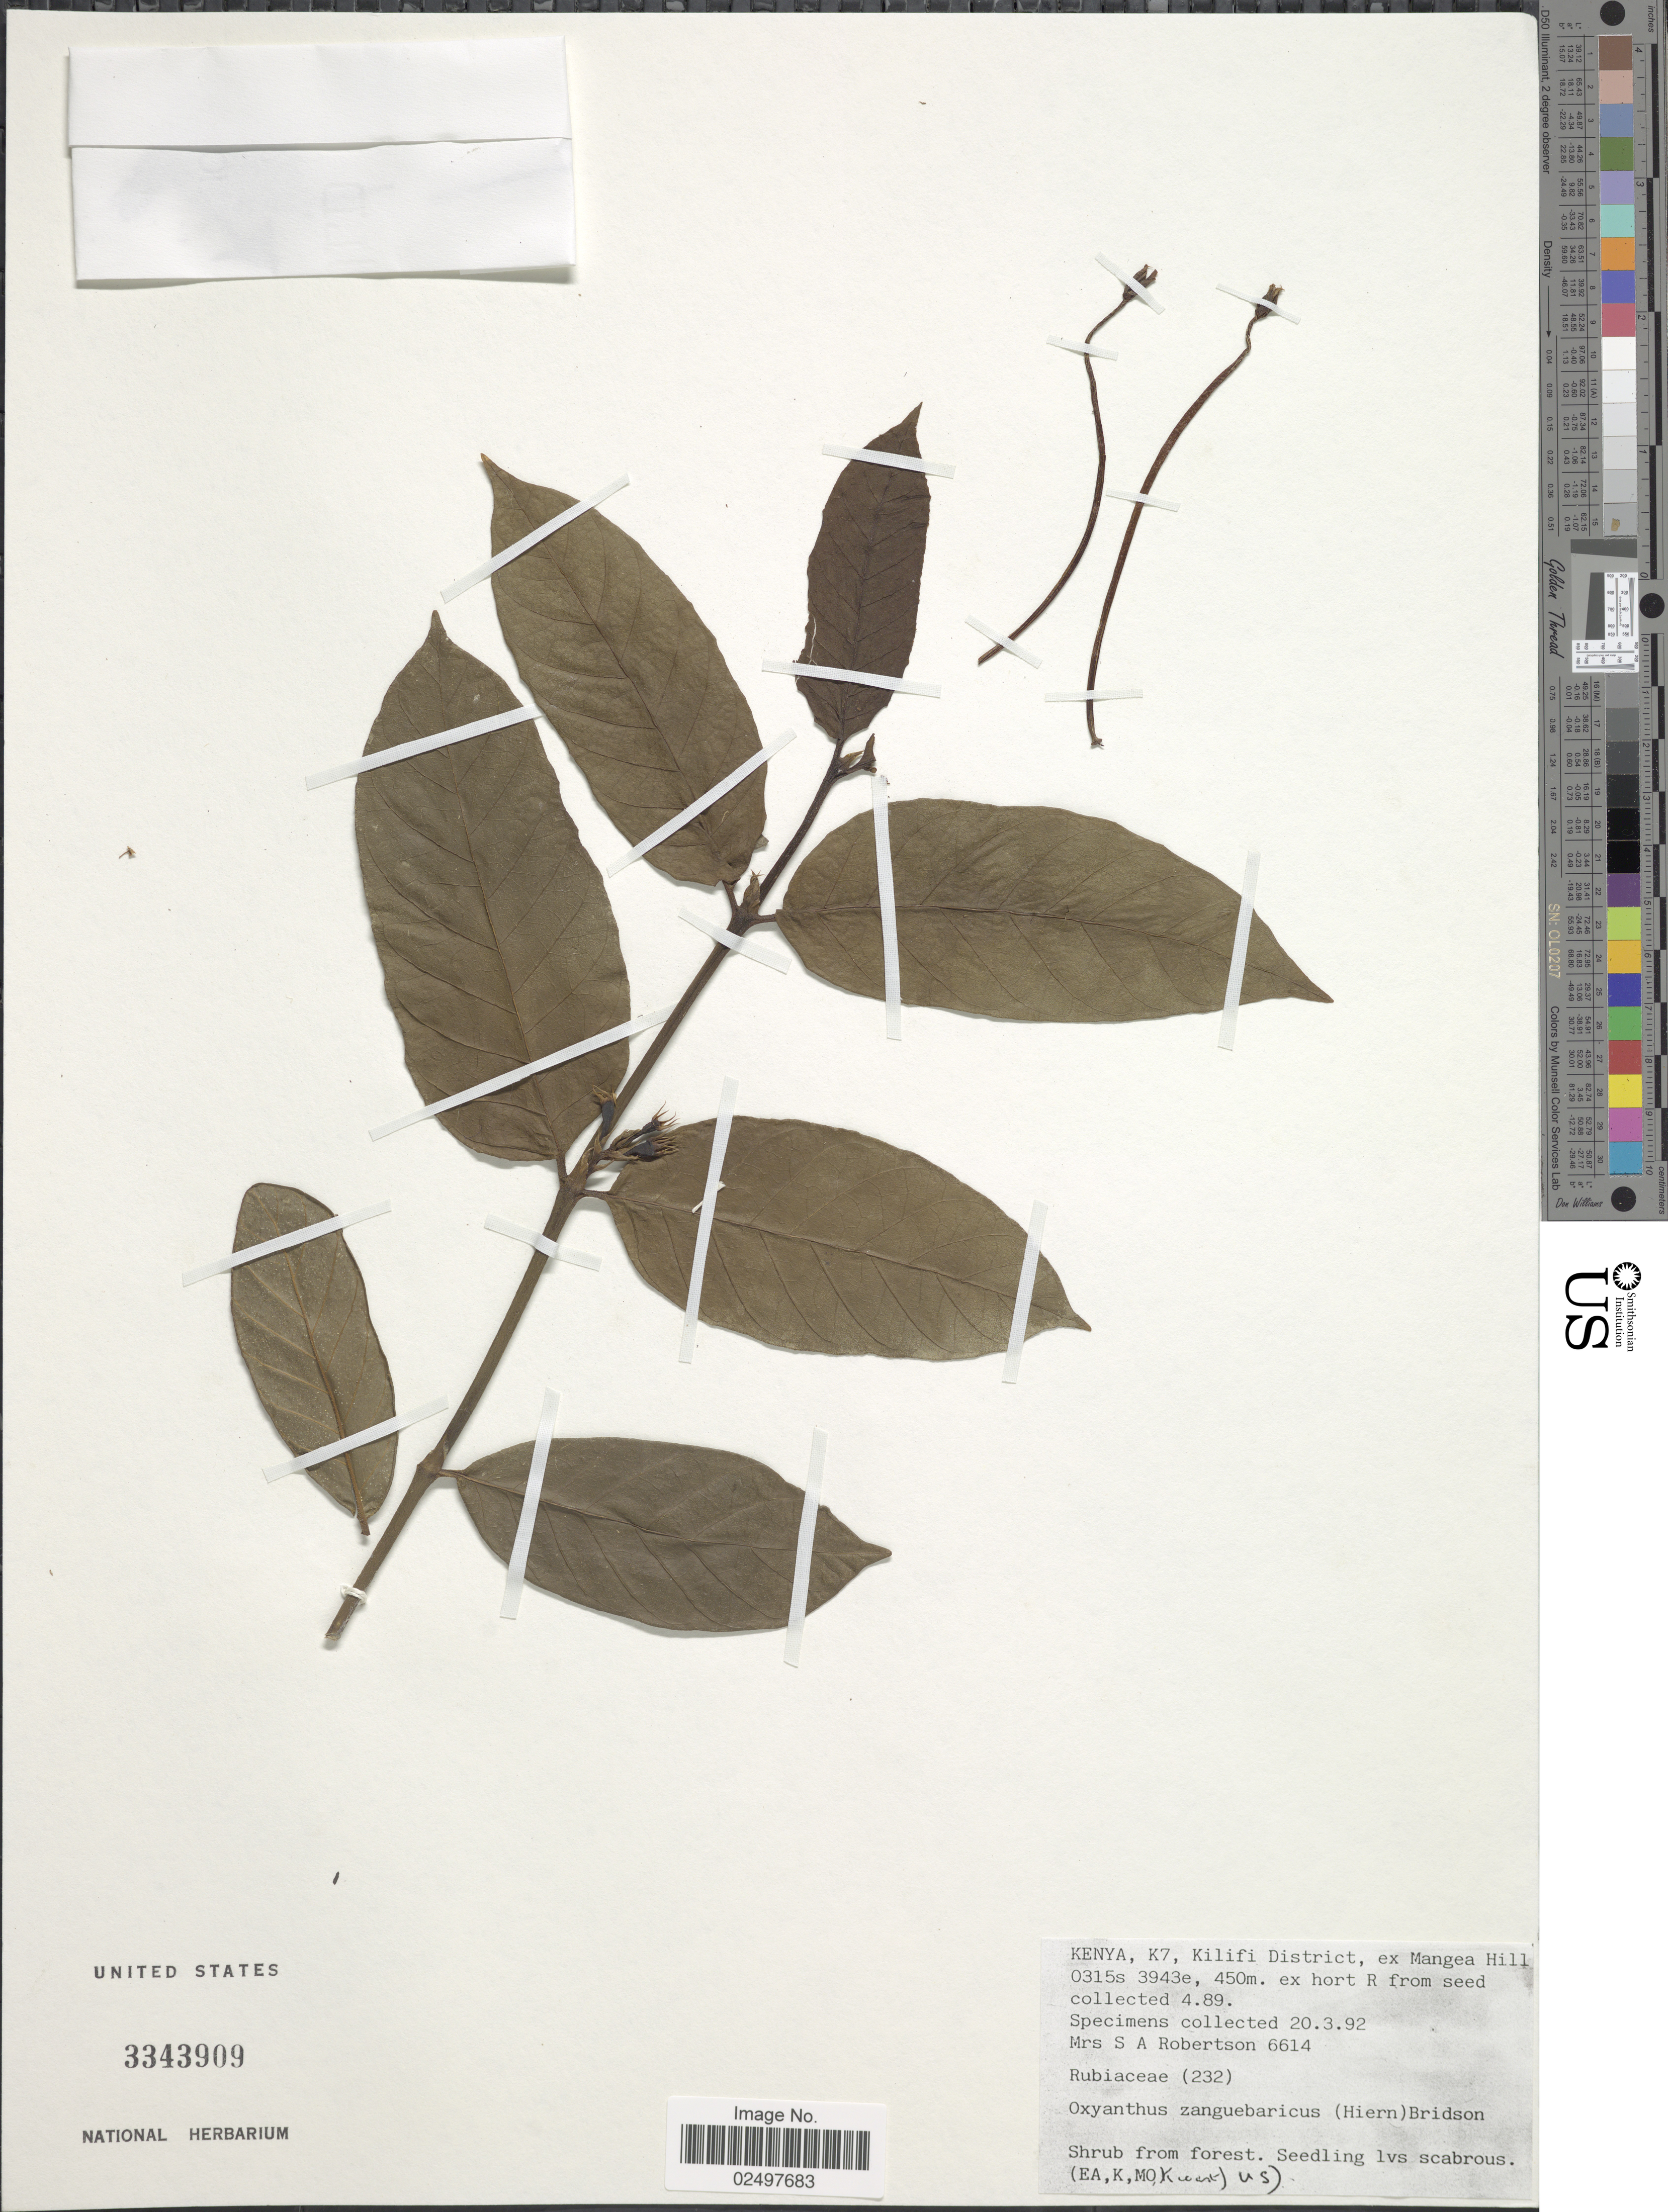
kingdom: Plantae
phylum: Tracheophyta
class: Magnoliopsida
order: Gentianales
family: Rubiaceae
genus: Oxyanthus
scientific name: Oxyanthus zanguebaricus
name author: (Hiern) Bridson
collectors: Mrs. S. A. Robertson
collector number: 6614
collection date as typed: Transcribed d/m/y: 20/3/92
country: Kenya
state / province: Kilifi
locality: Kilifi District, ex Mangea Hill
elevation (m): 450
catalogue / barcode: US 3343909